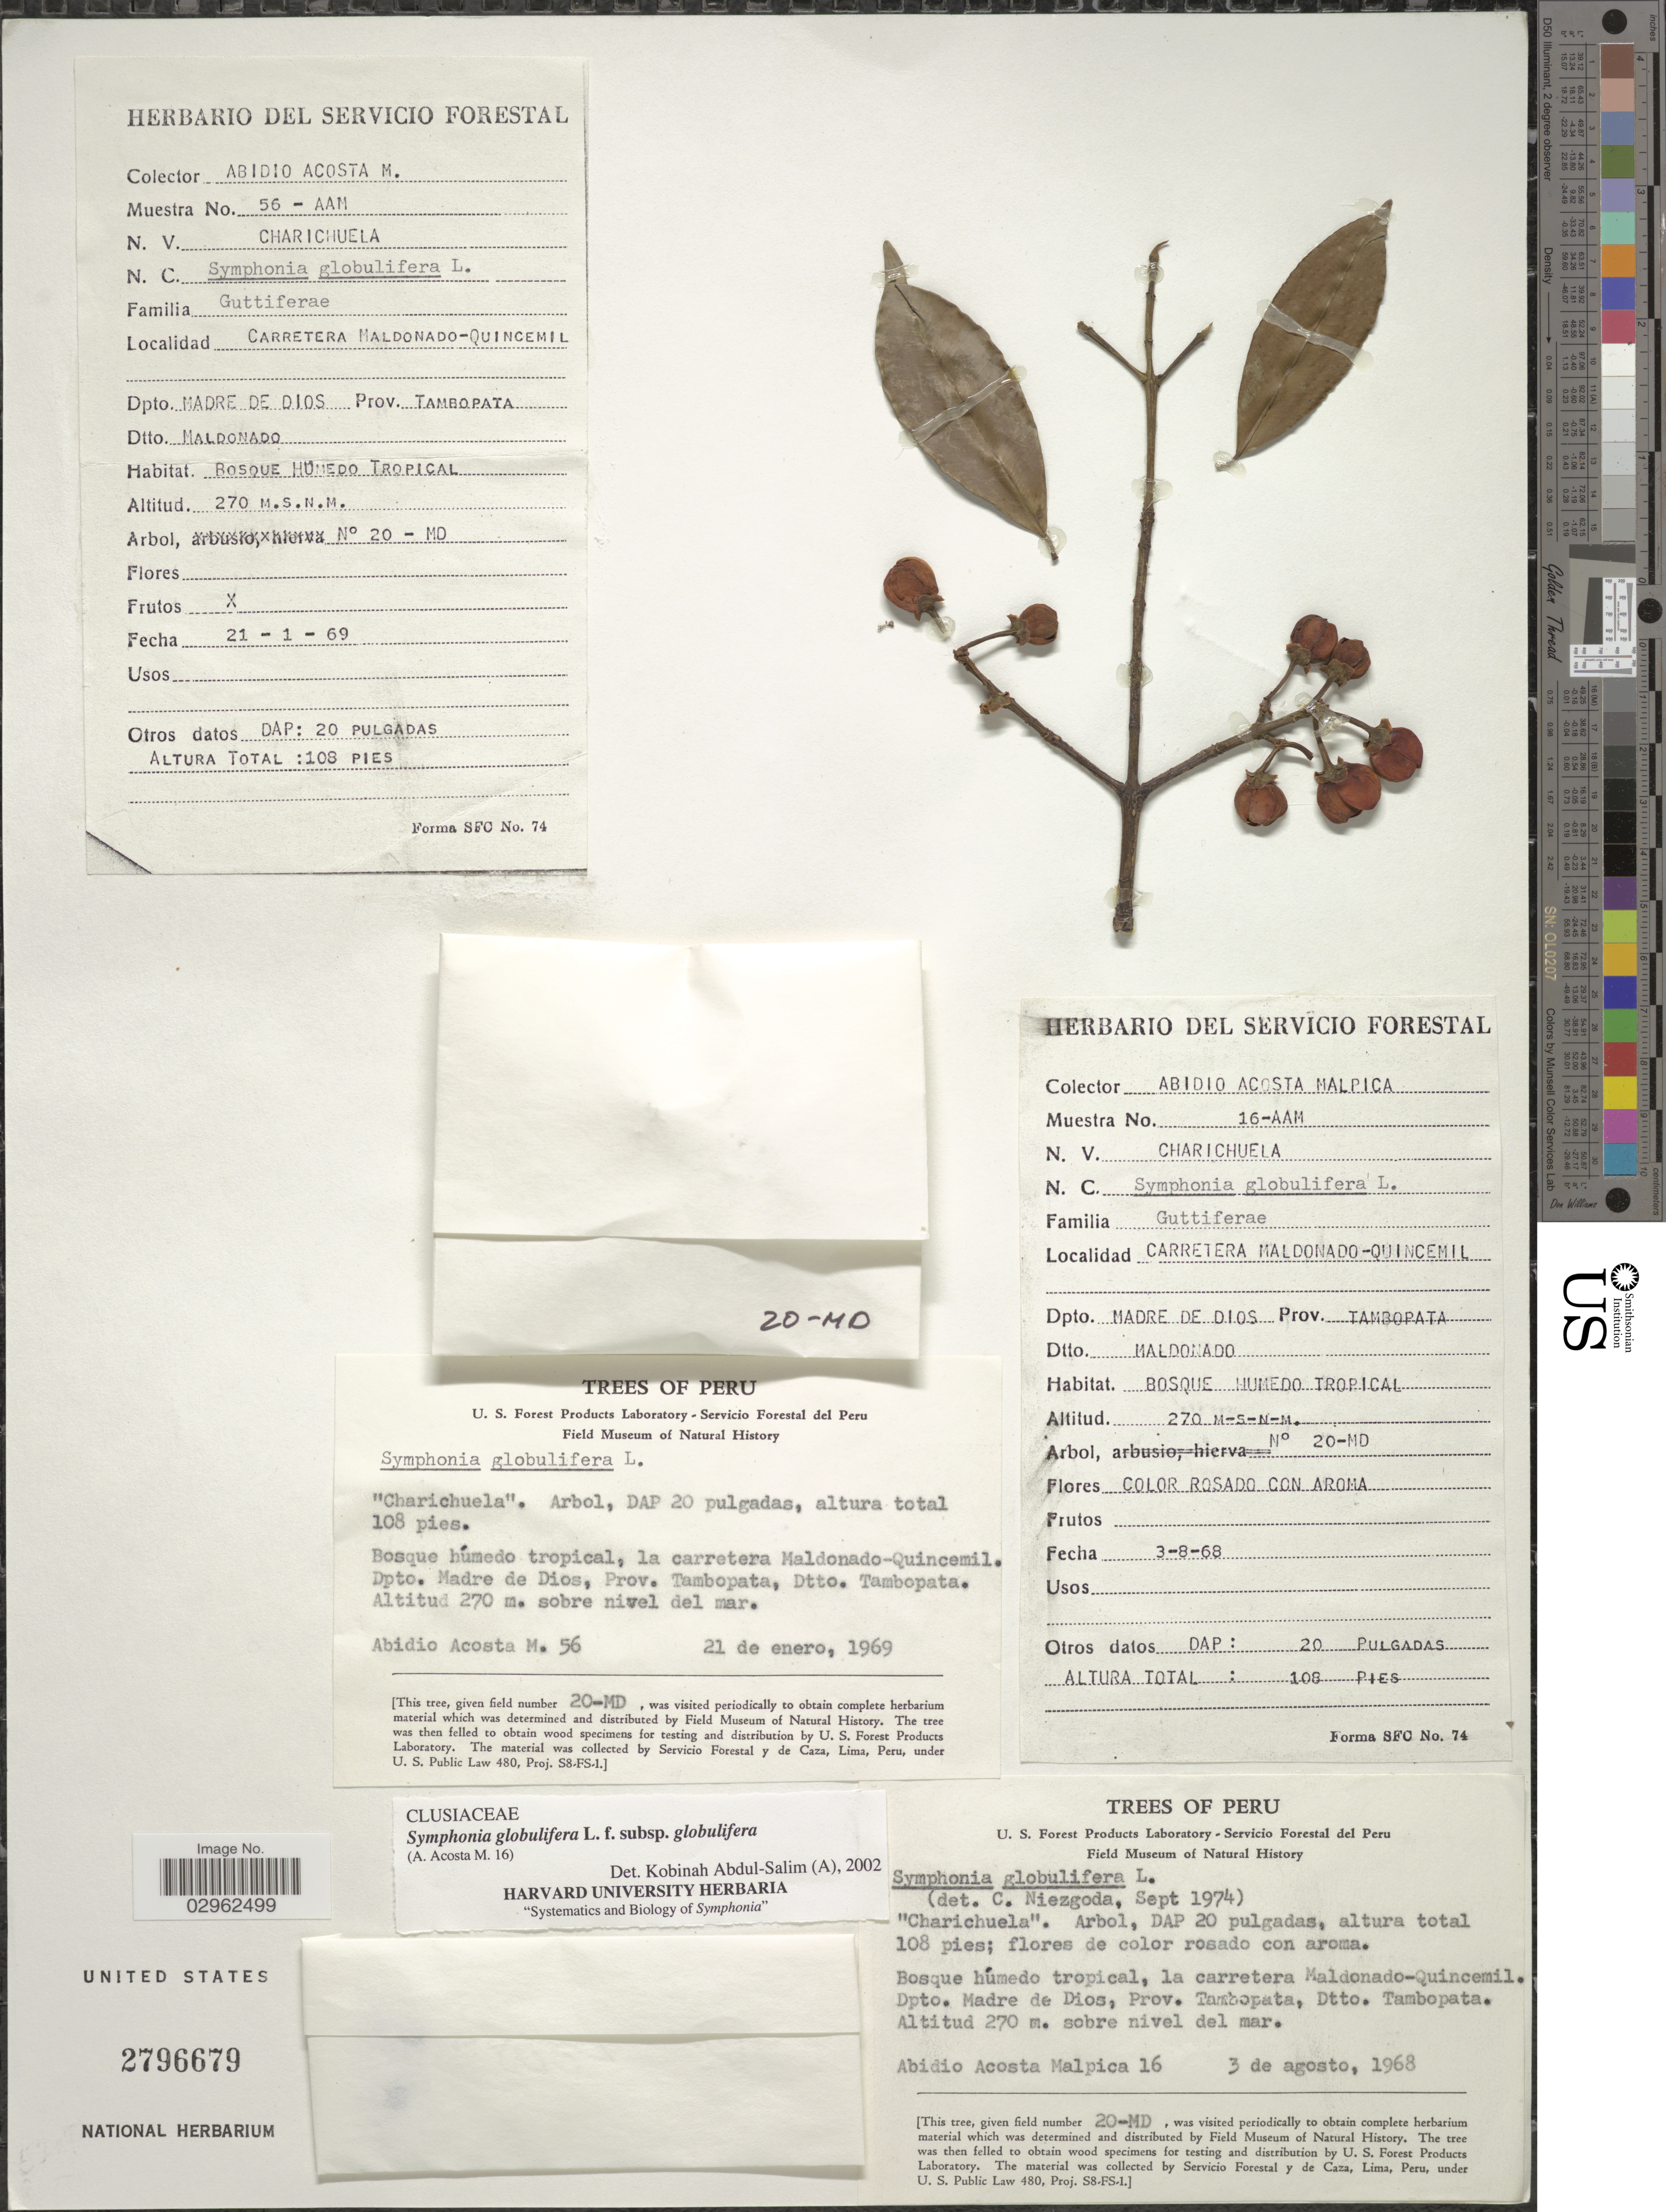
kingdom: Plantae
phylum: Tracheophyta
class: Magnoliopsida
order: Malpighiales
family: Clusiaceae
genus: Symphonia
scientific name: Symphonia globulifera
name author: L. f.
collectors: A. Acosta M.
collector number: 16-AAM/56-AAM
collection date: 1968-08-03/1969-01-21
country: Peru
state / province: Madre de Dios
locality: La carretera Maldonado-Quincemil. Dpto. Madre de Dios, Prov. Tambopata.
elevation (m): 270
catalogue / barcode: US 2796679